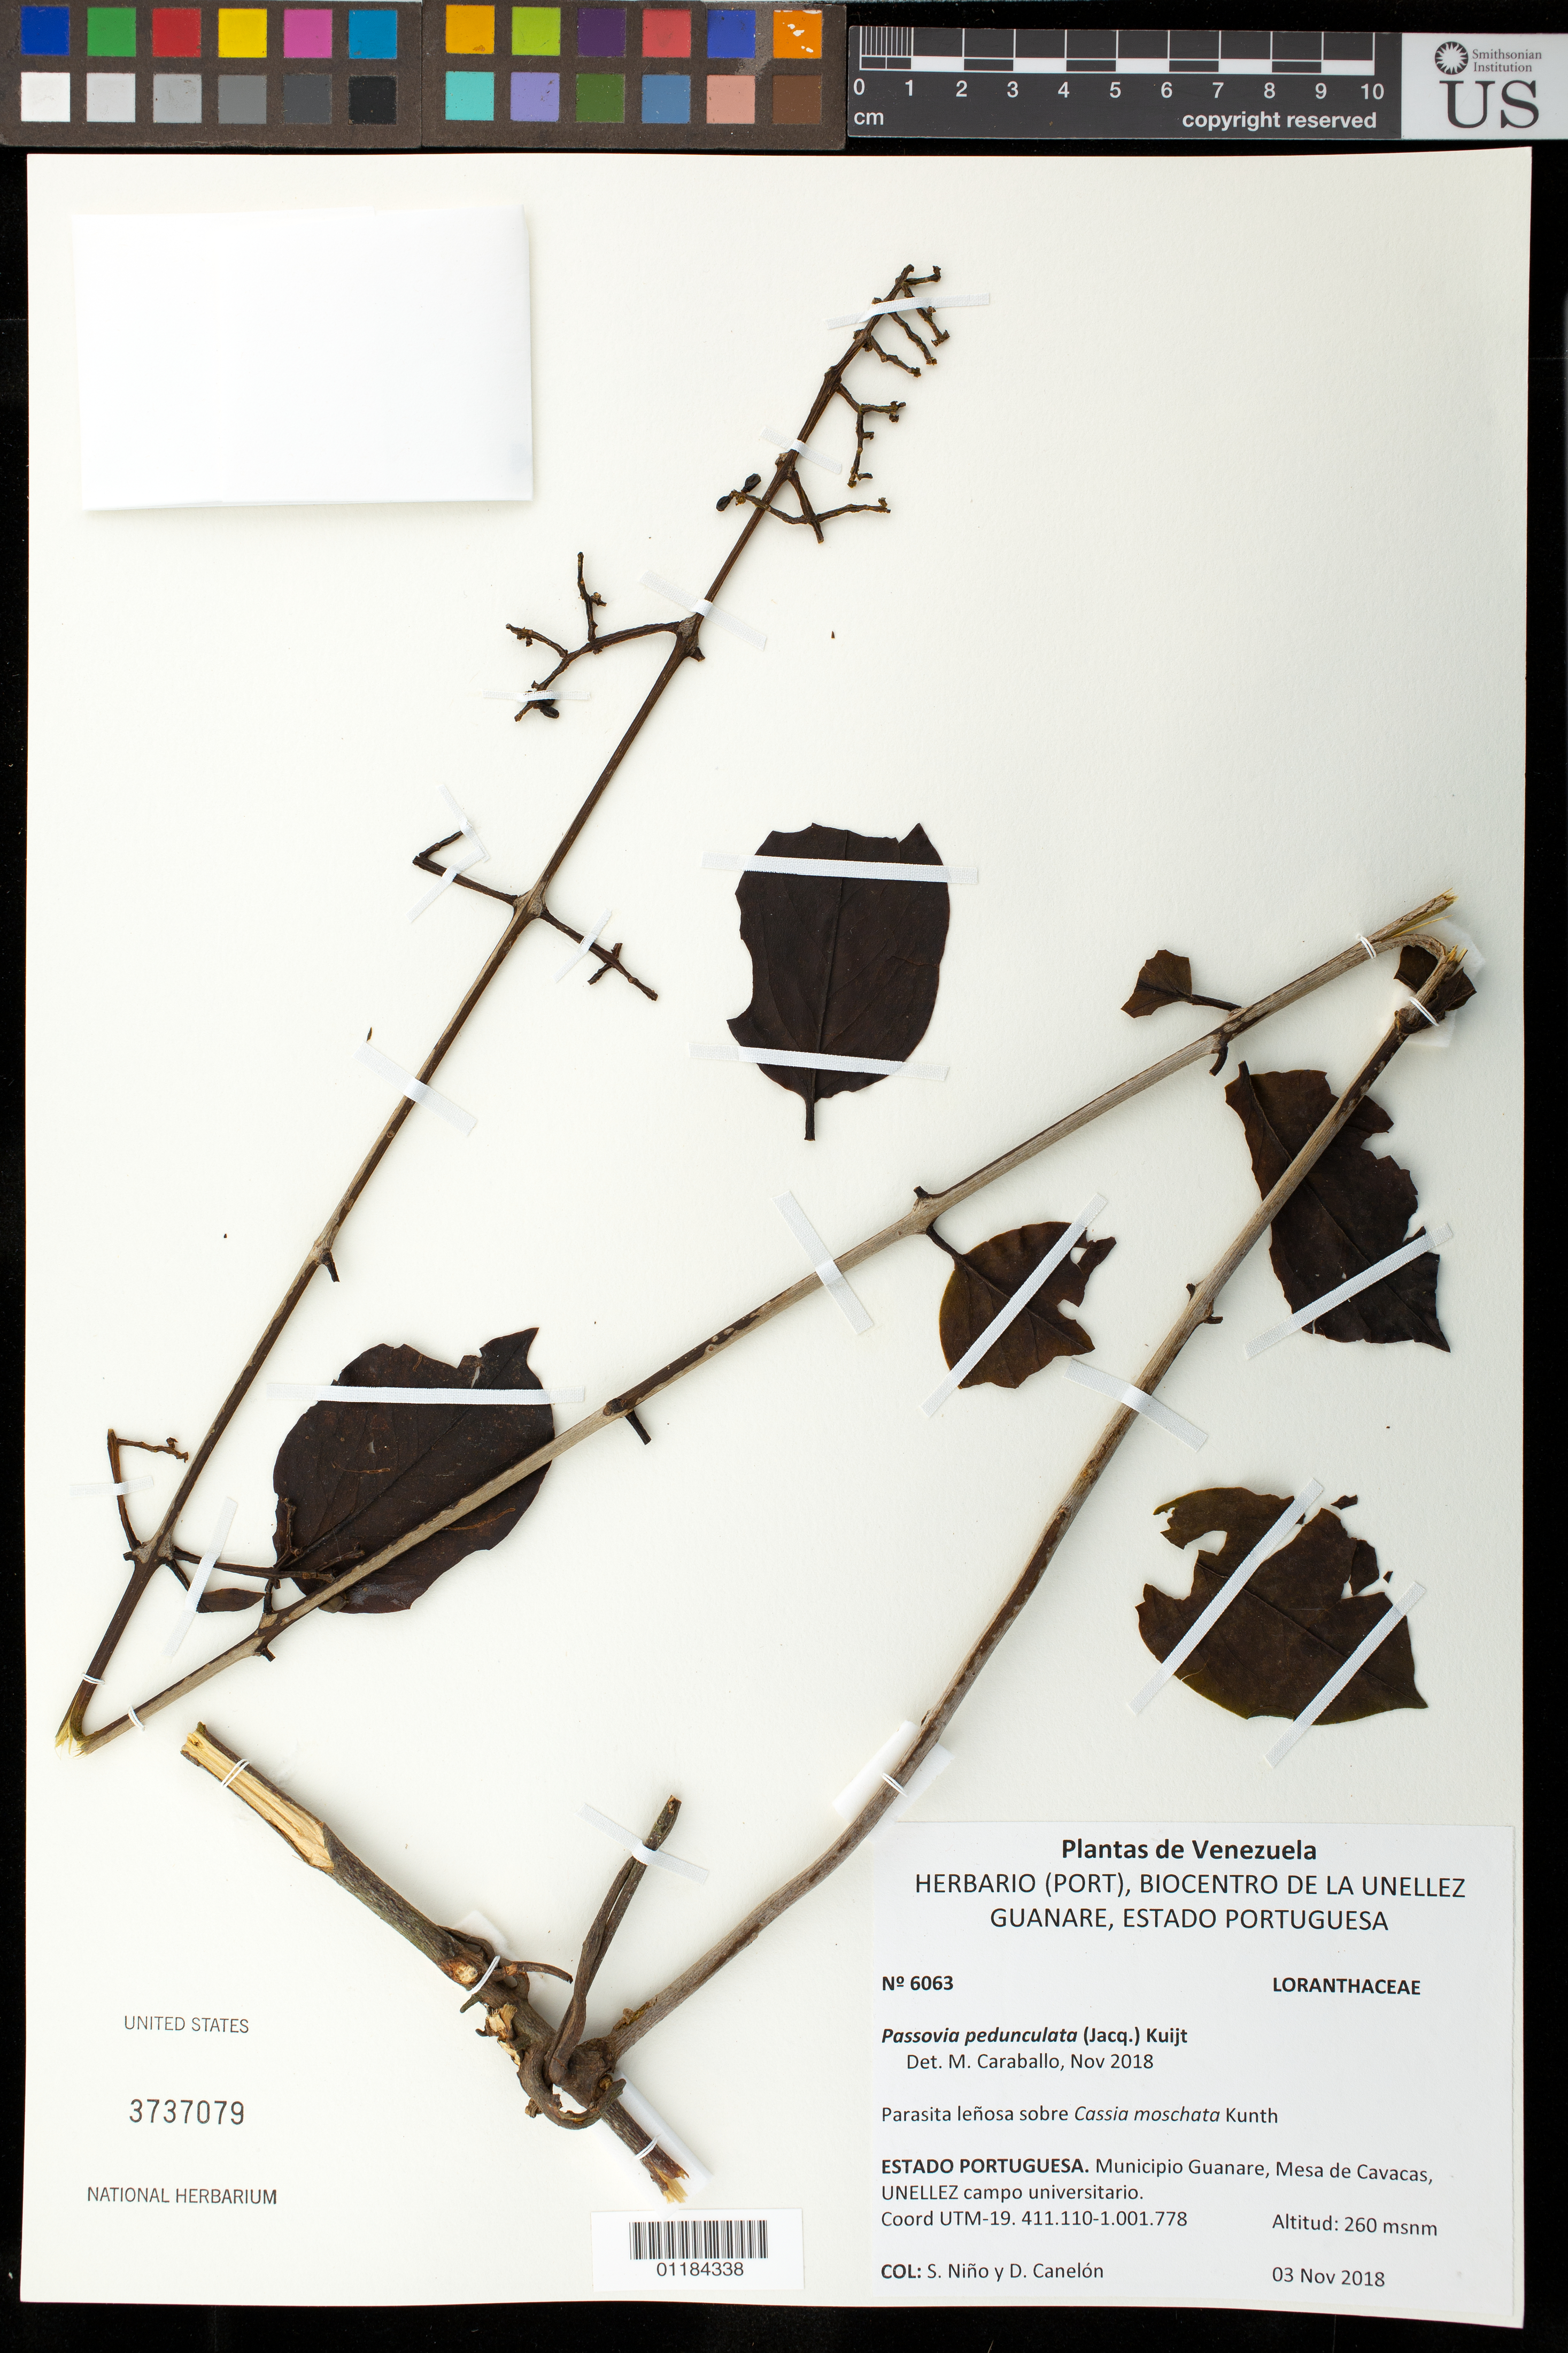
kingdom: Plantae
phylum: Tracheophyta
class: Magnoliopsida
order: Santalales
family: Loranthaceae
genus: Passovia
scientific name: Passovia pedunculata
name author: (Jacq.) Kuijt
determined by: Caraballo-Ortiz, Marcos A., (MISS), University of Mississippi (UNITED STATES)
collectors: S. M. Niño & D. Canelón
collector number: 6063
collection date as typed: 03 Nov 2018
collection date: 2018-11-03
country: Venezuela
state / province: Portuguesa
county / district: Guanare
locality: Mesa de Cavacas, UNELLEZ campo universitario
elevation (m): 260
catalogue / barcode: US 3737079